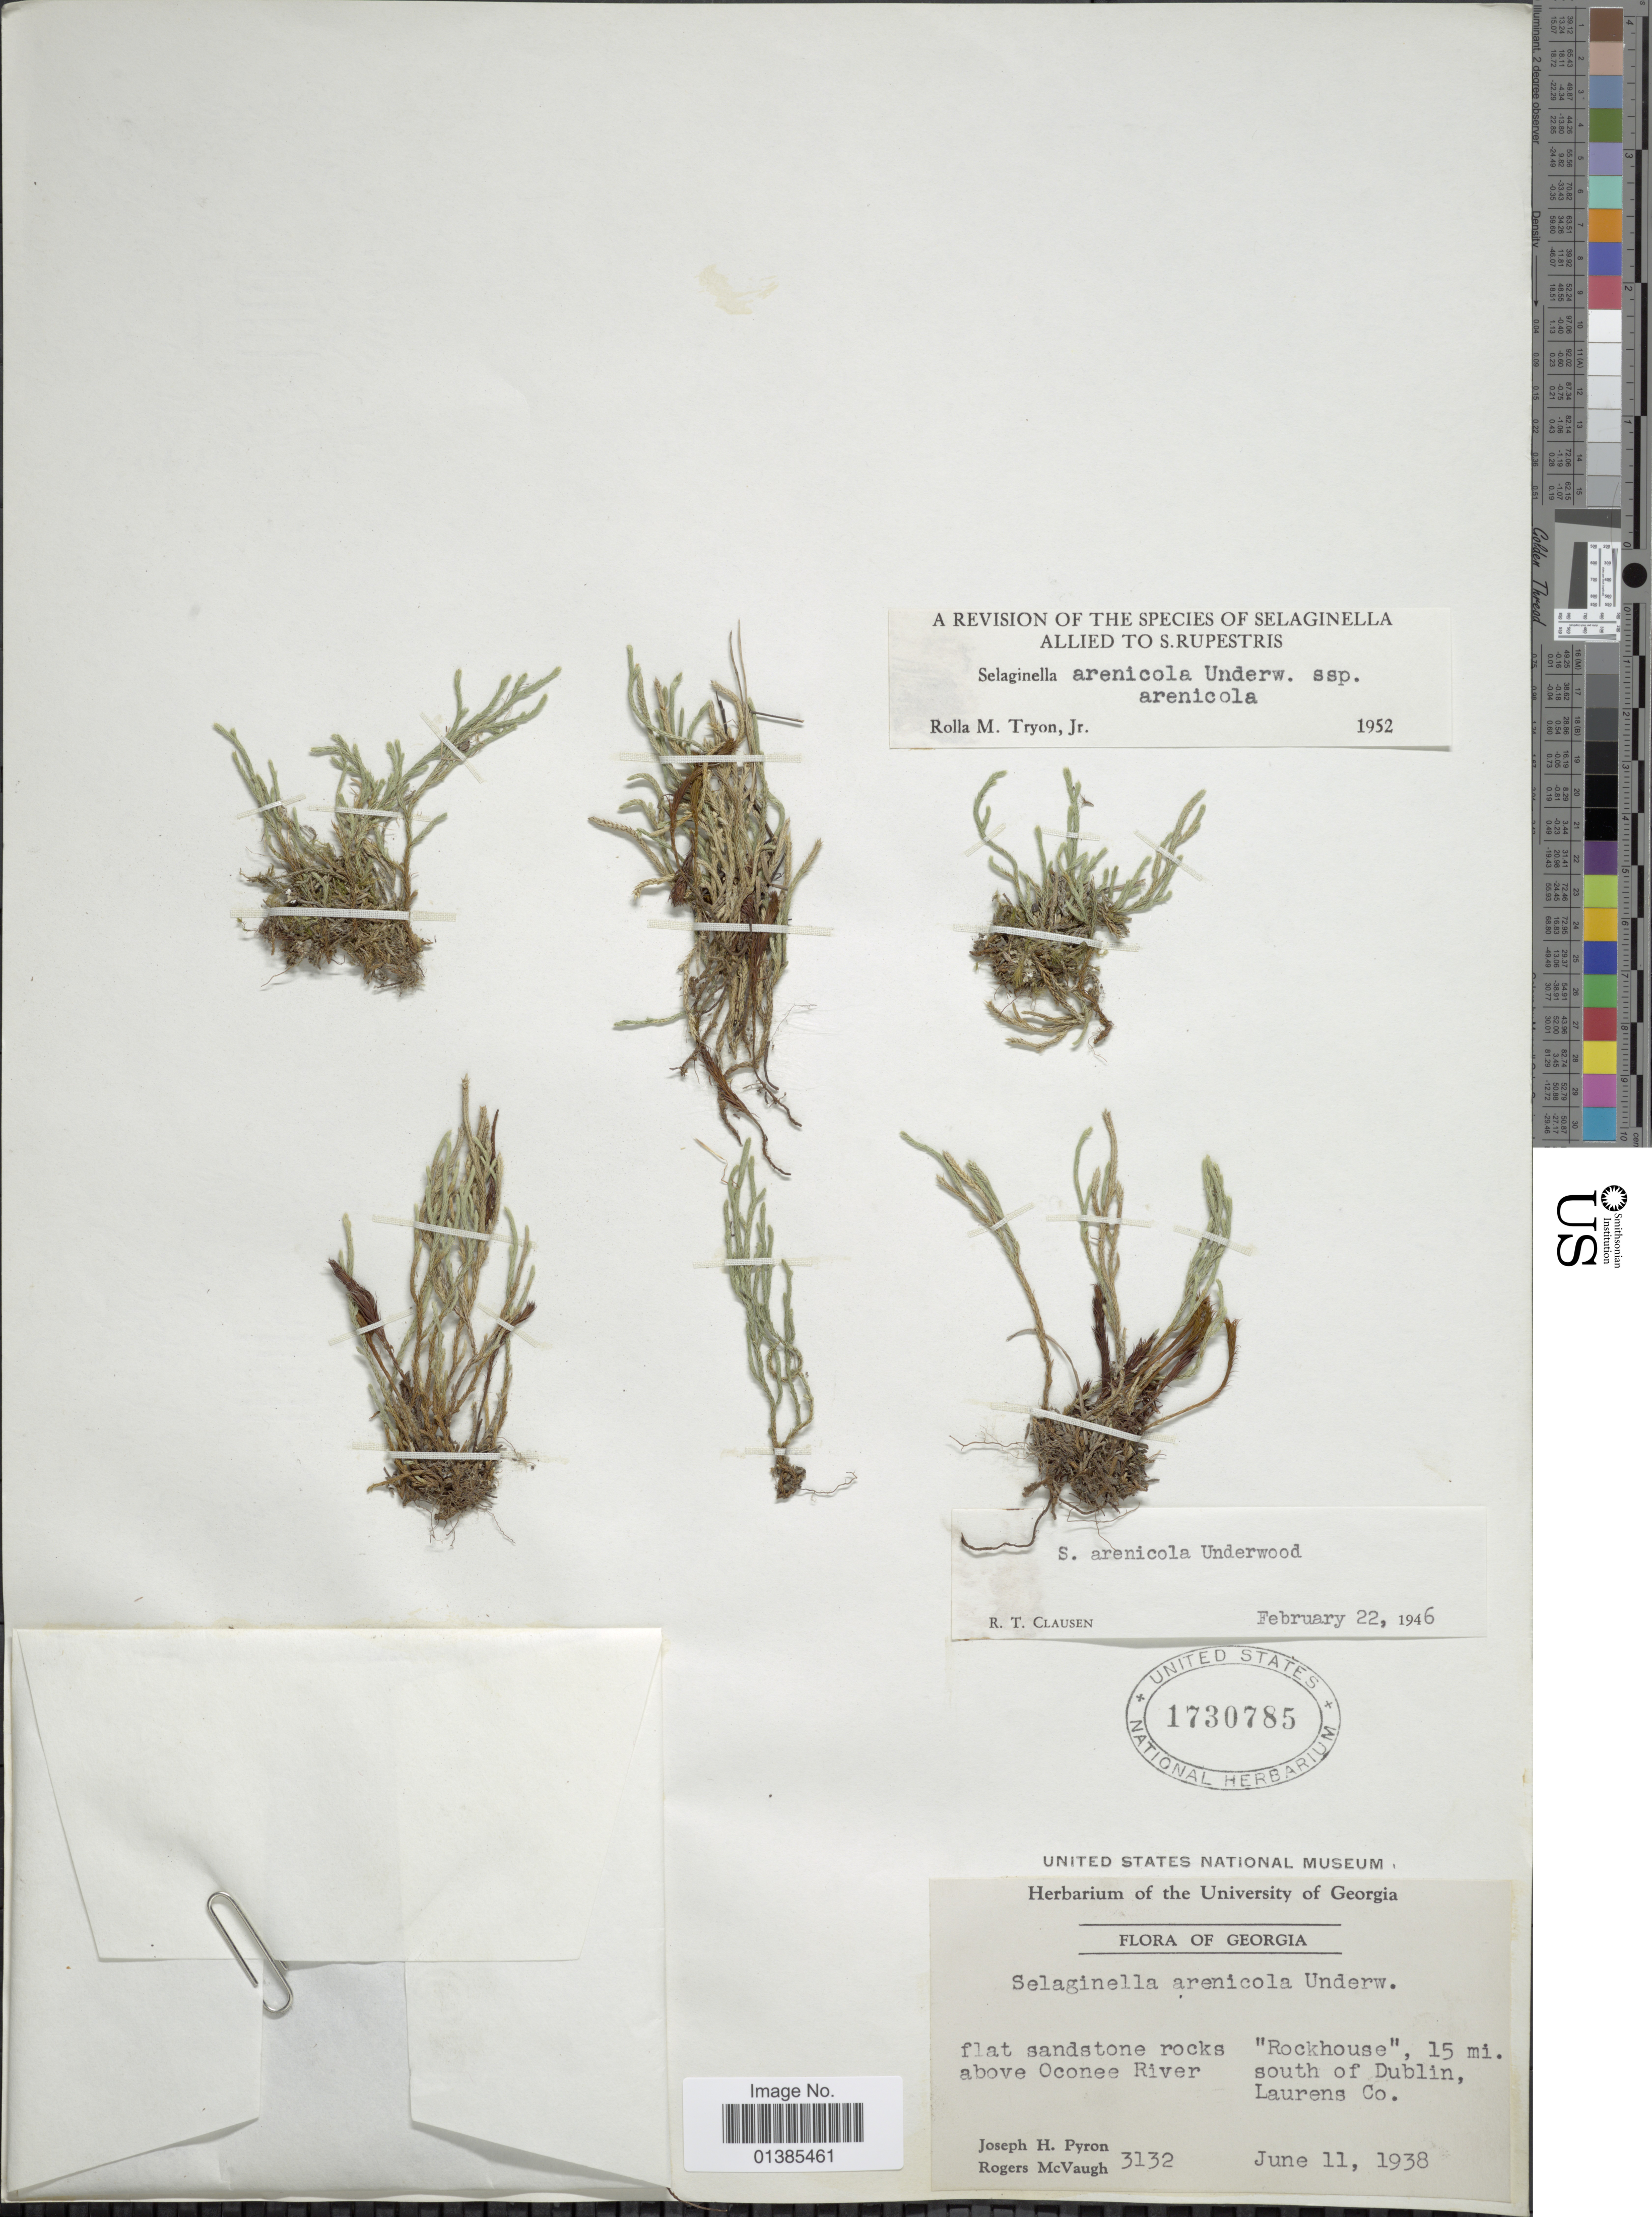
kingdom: Plantae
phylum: Tracheophyta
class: Lycopodiopsida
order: Selaginellales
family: Selaginellaceae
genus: Selaginella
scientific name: Selaginella arenicola subsp. arenicola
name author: Underw.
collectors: J. H. Pyron & R. McVaugh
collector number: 3132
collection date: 1938-06-11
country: United States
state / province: Georgia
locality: rockhouse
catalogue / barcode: US 1730785